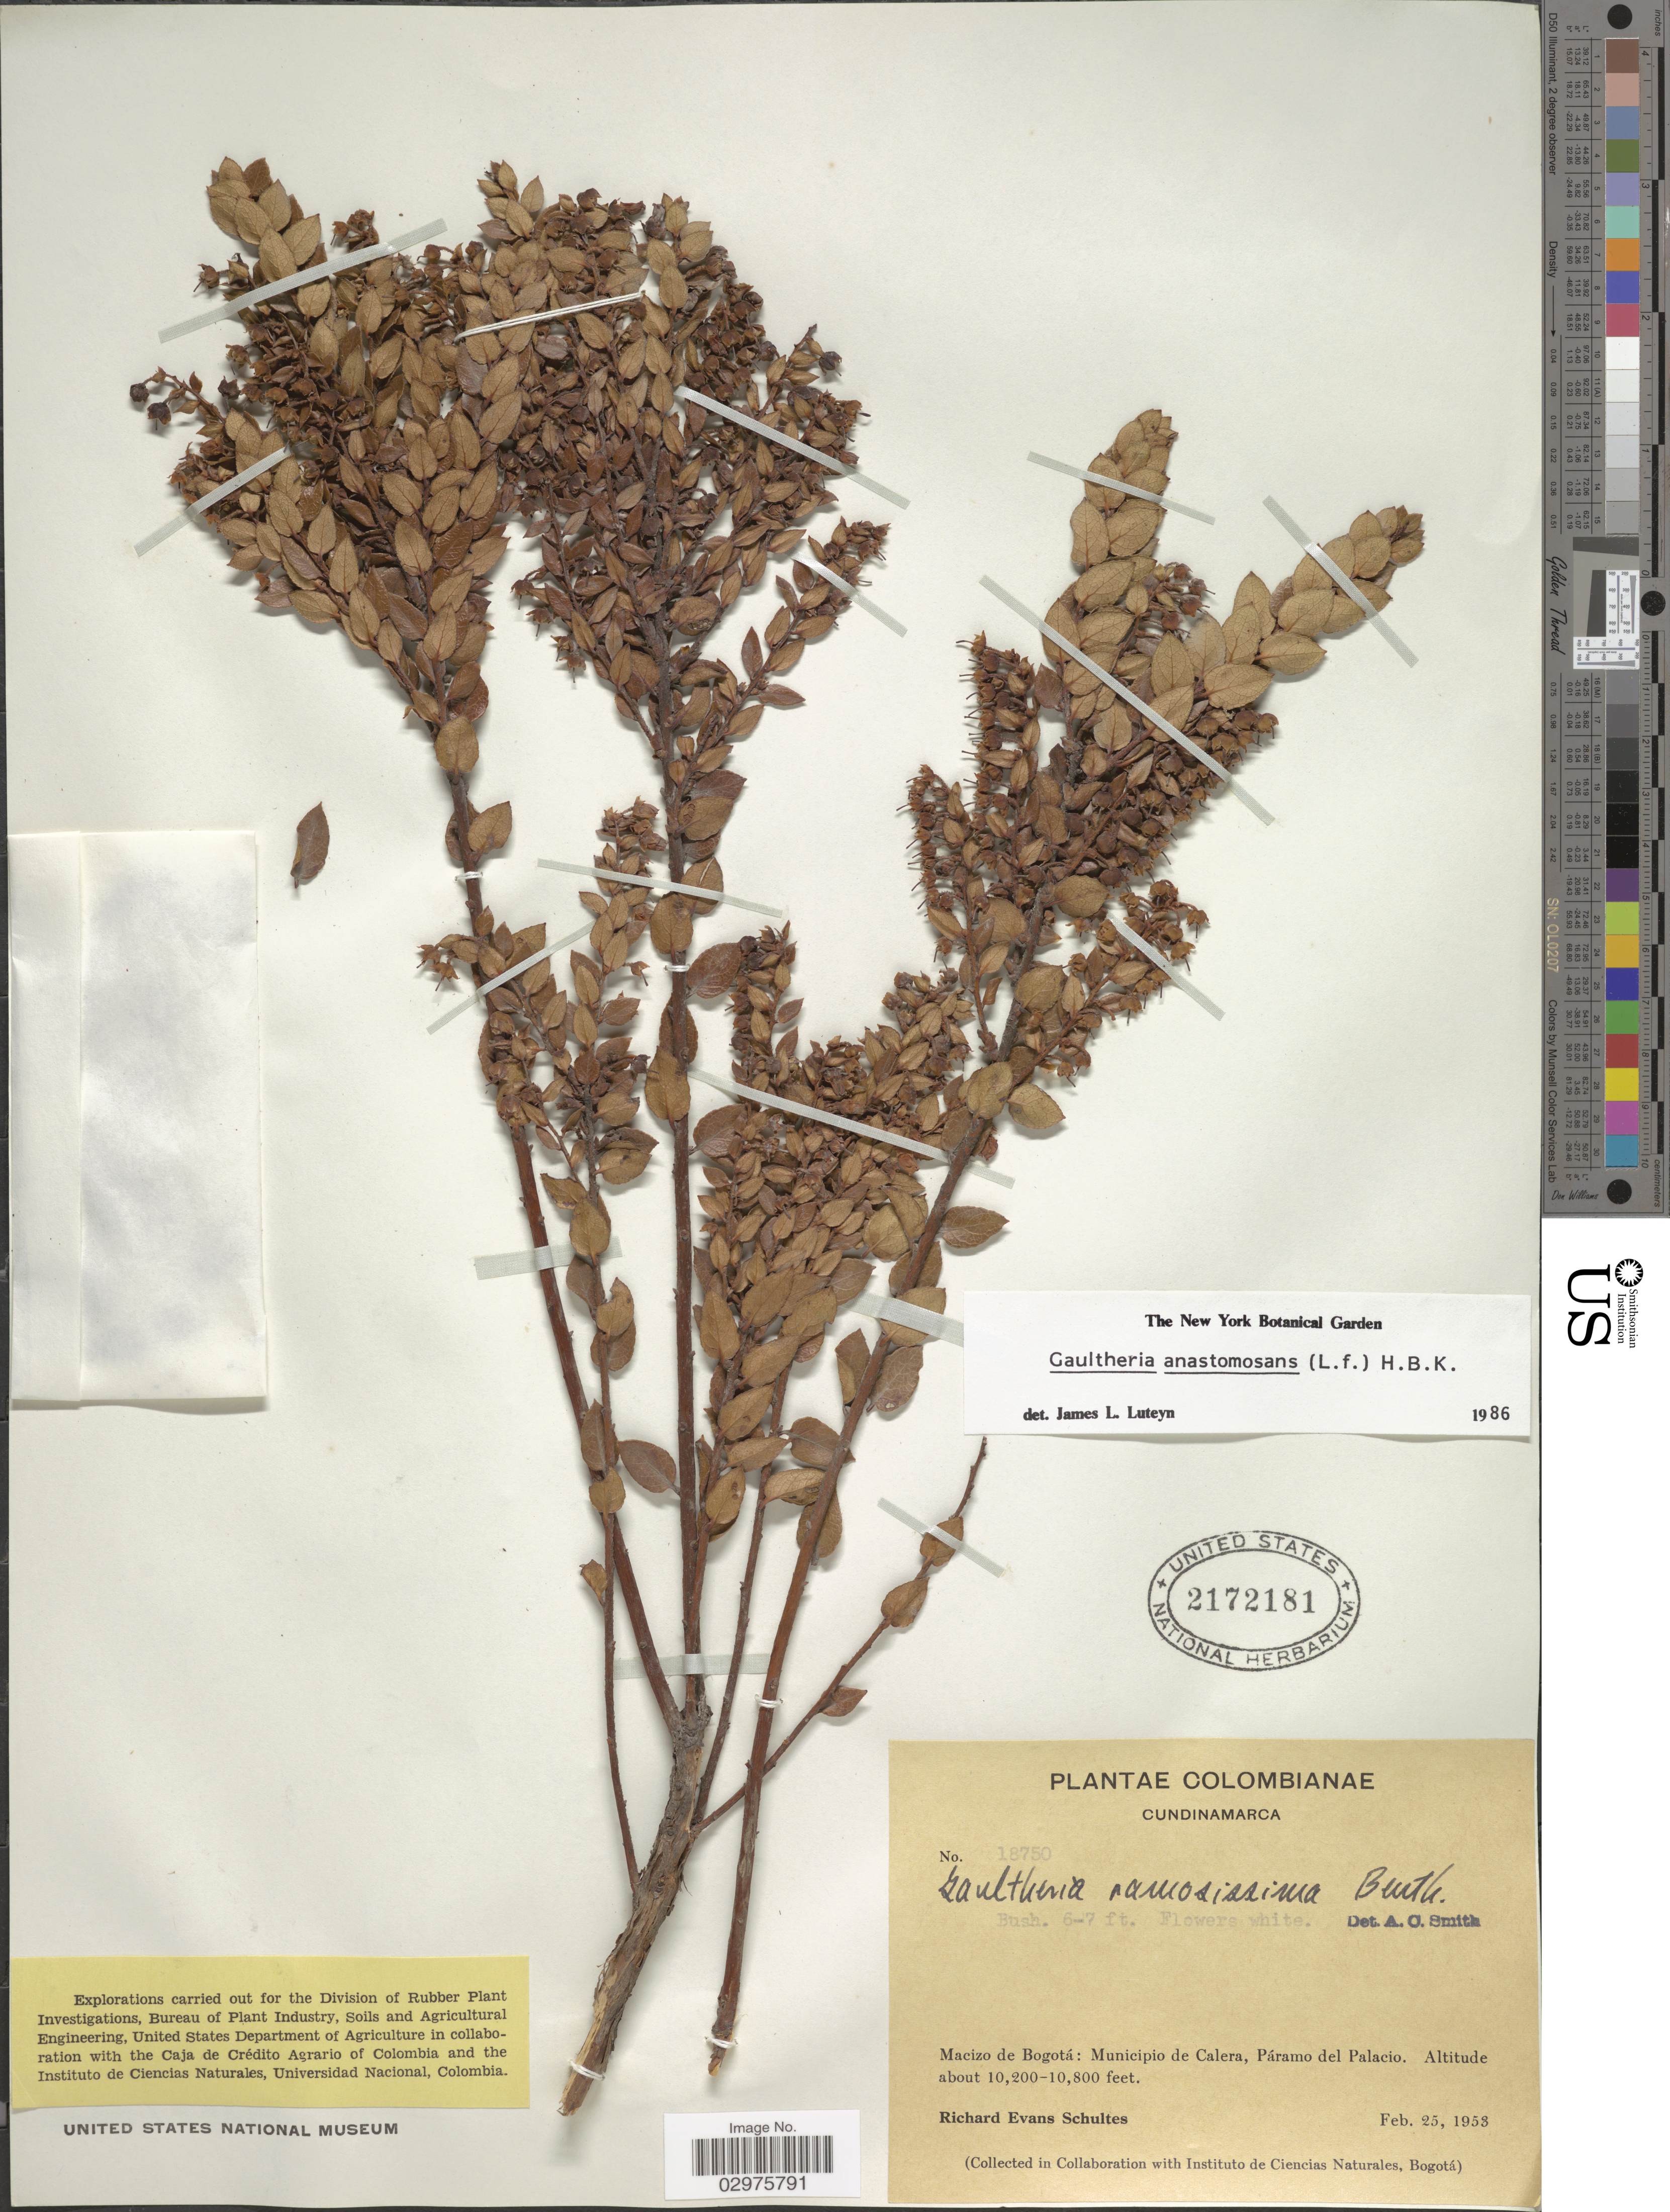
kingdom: Plantae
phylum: Tracheophyta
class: Magnoliopsida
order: Ericales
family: Ericaceae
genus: Gaultheria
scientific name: Gaultheria anastomosans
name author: (L. f.) Kunth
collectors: R. E. Schultes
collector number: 18750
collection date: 1953-02-25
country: Colombia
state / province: Cundinamarca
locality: Macizo de Bogotá: Municipio de Calera, Páramo del Palacio.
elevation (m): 3109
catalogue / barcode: US 2172181